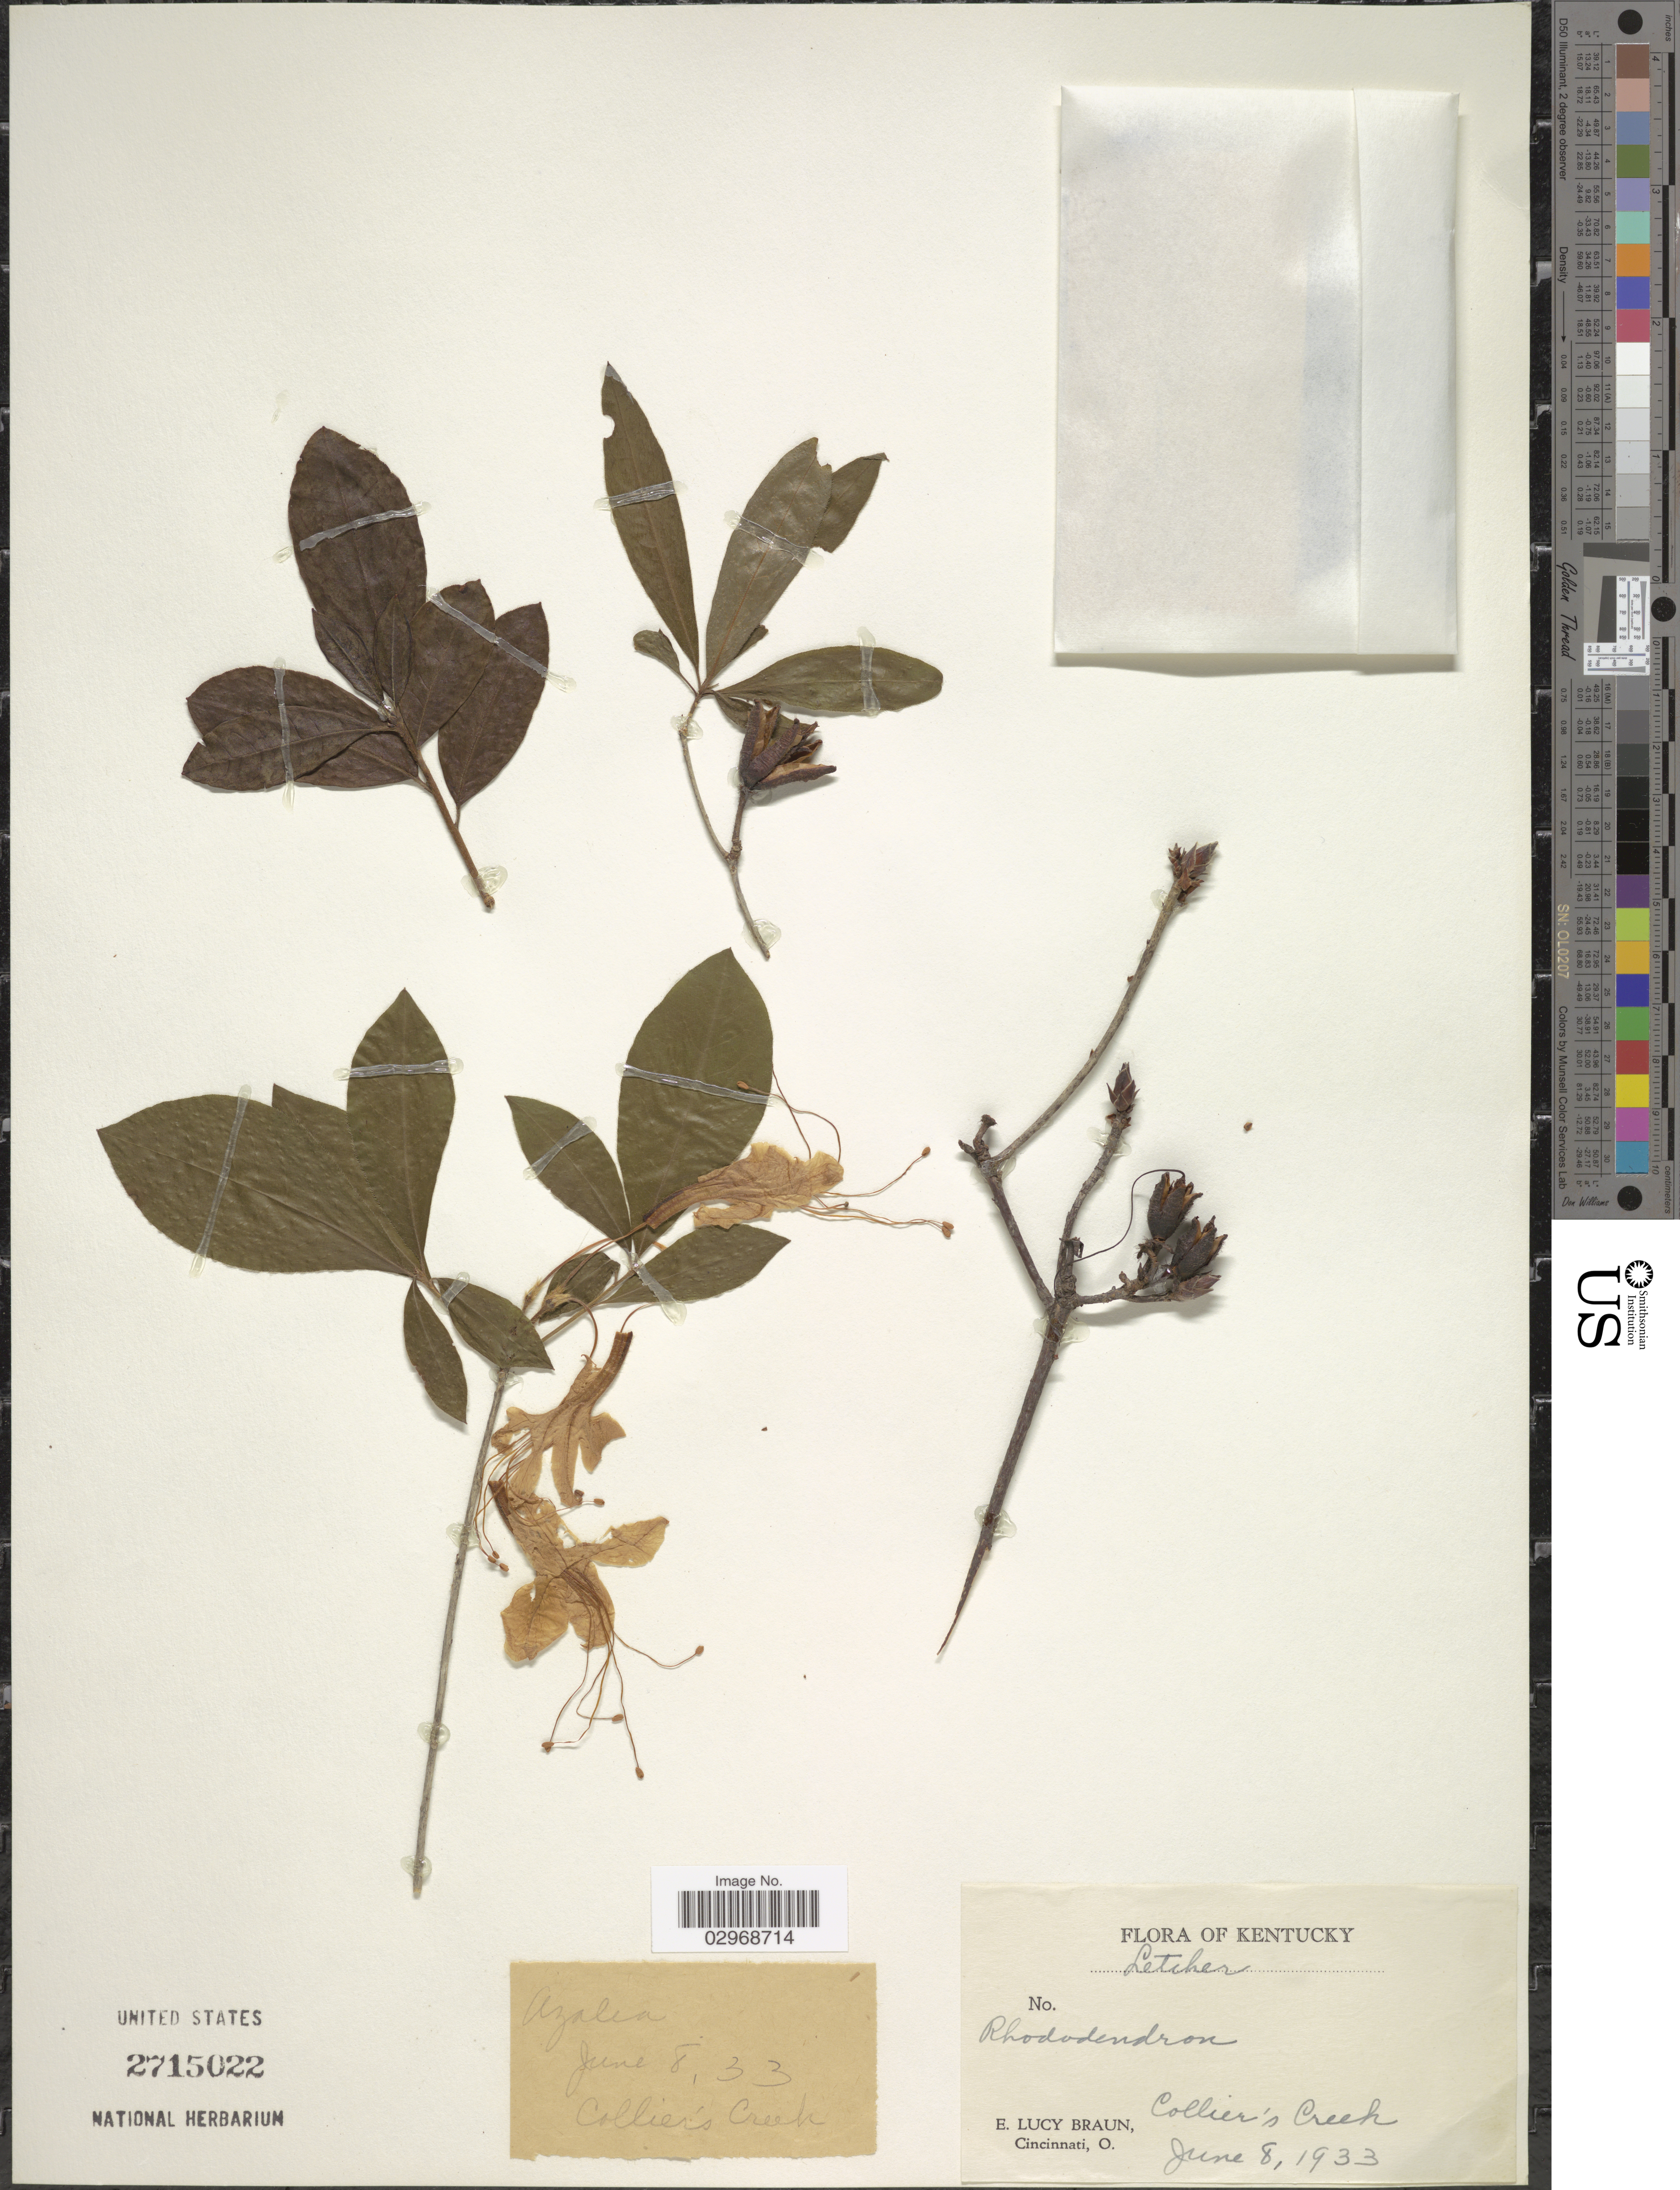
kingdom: Plantae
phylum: Tracheophyta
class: Magnoliopsida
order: Ericales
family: Ericaceae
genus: Rhododendron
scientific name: Rhododendron sp.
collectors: E. L. Braun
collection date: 1933-06-08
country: United States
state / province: Kentucky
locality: Letcher, Collier's Creek.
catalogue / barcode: US 2715022